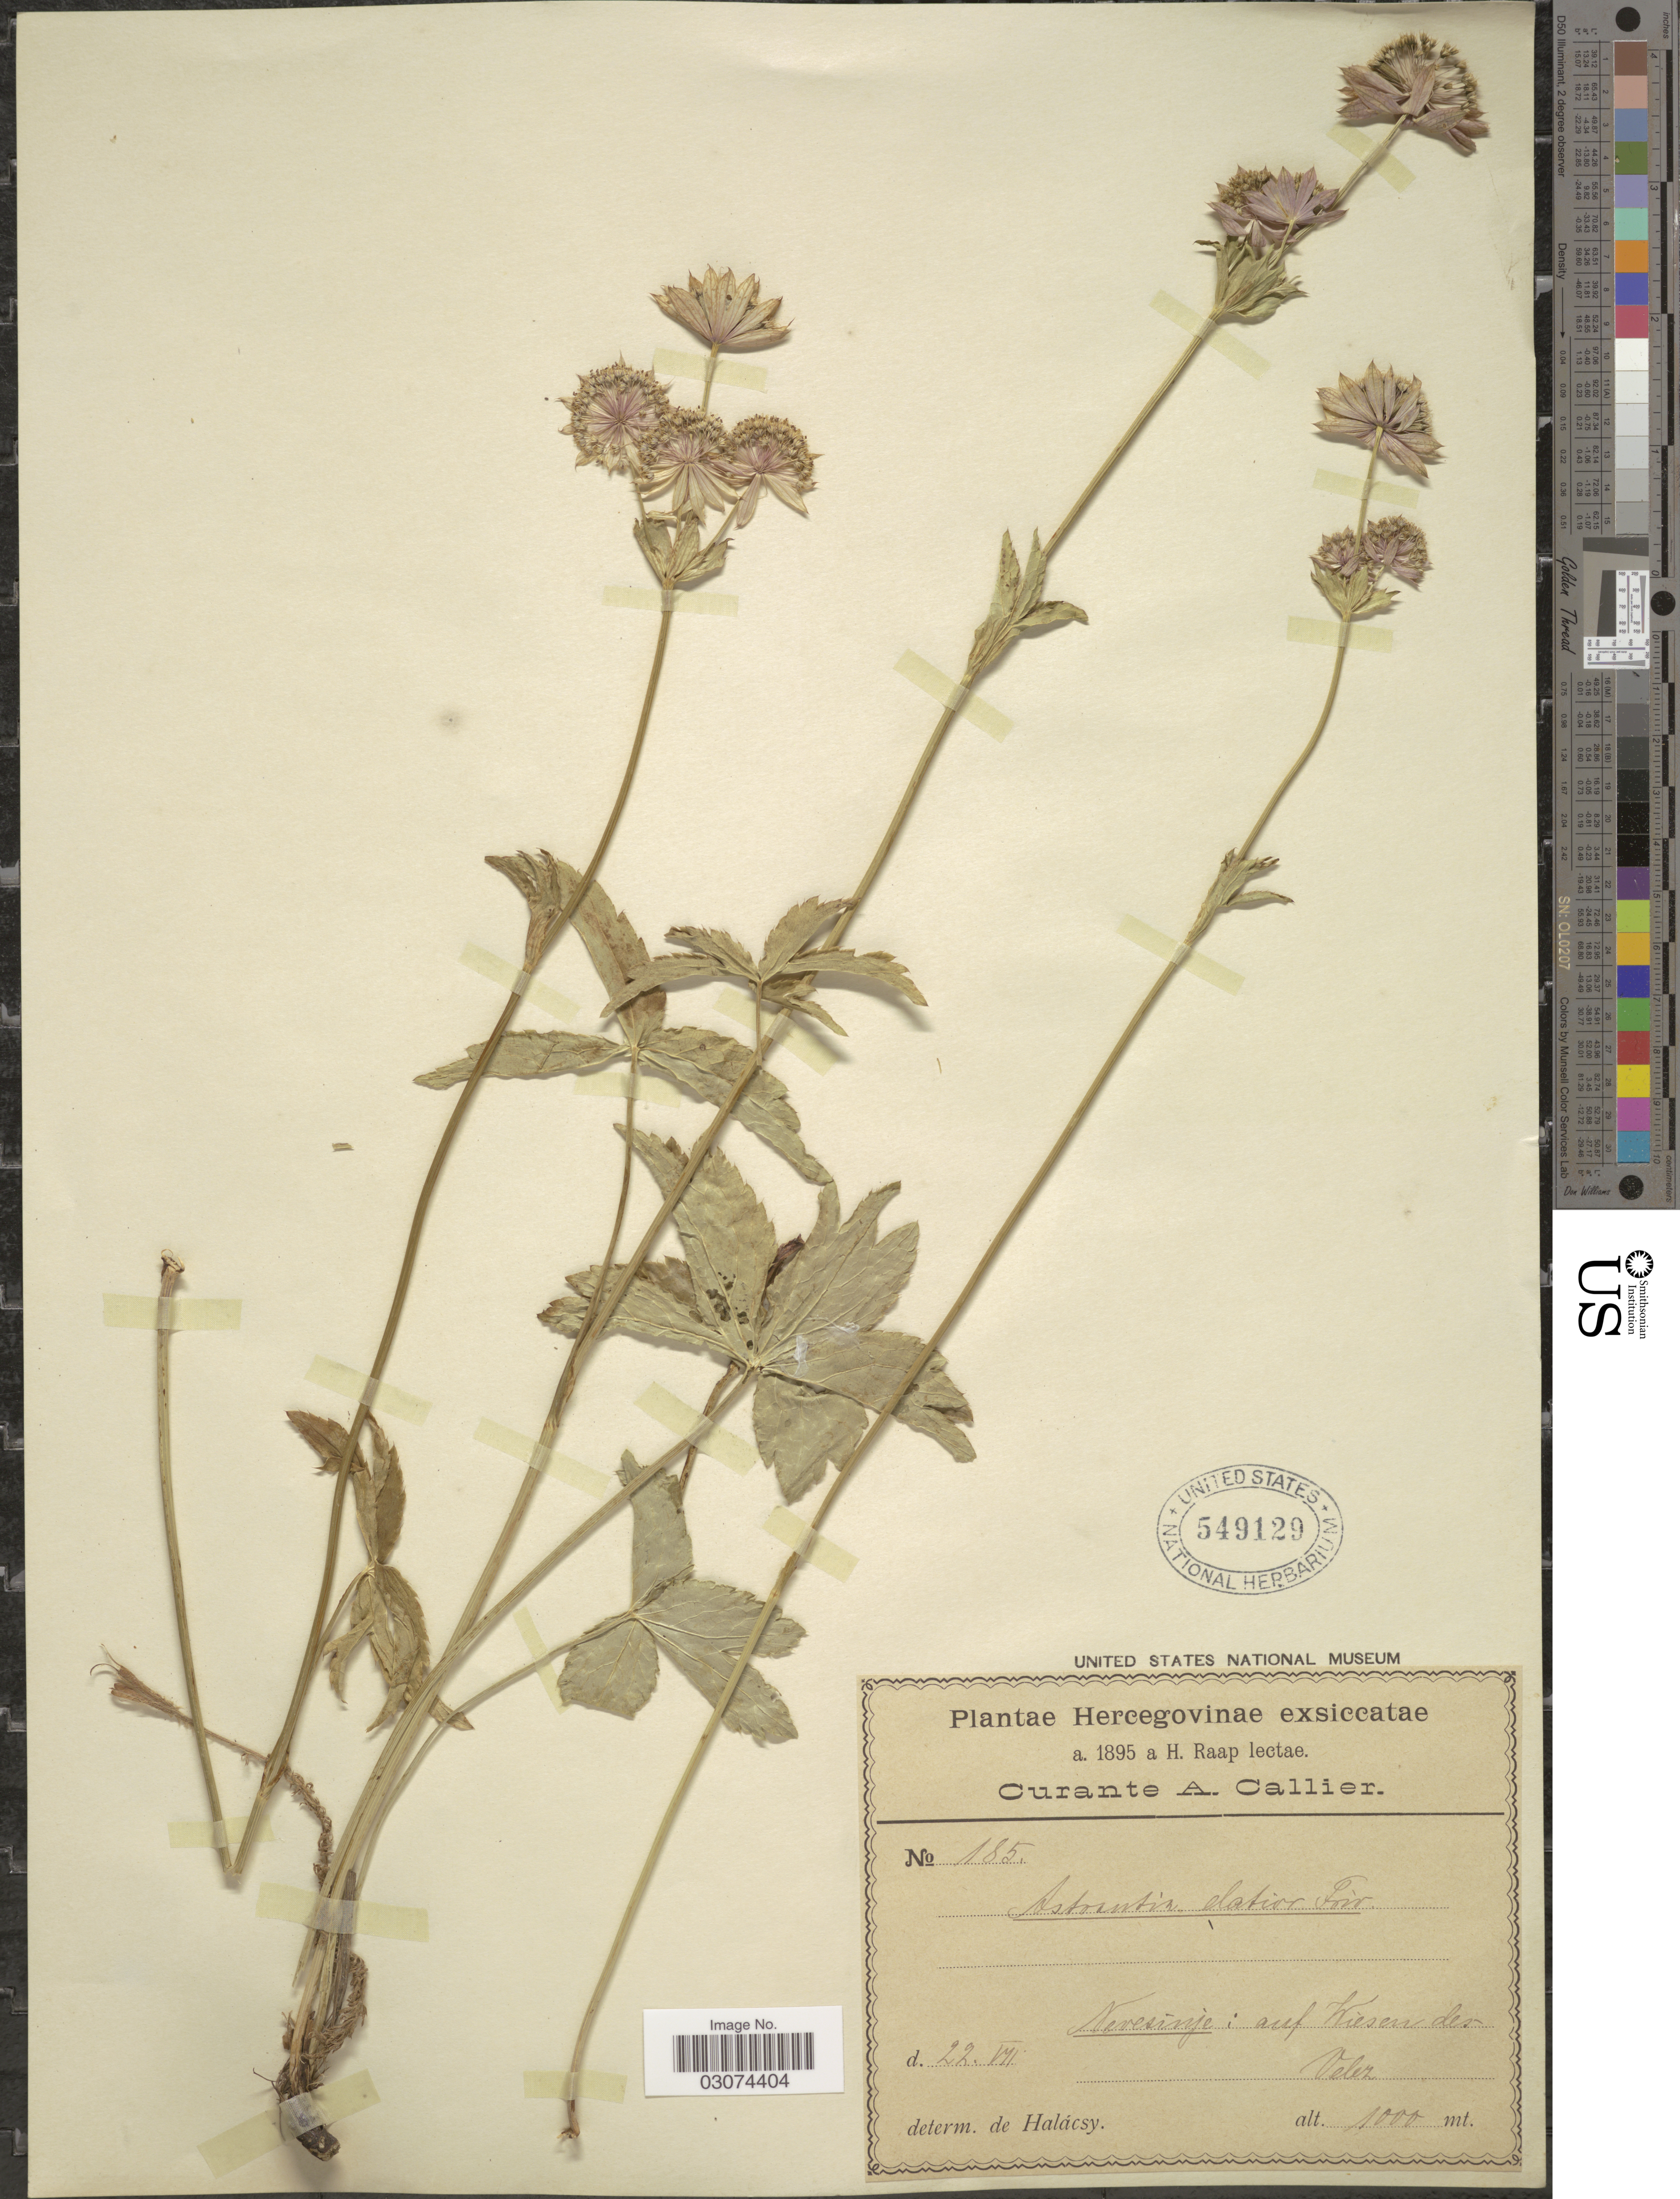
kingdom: Plantae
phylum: Tracheophyta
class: Magnoliopsida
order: Apiales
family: Apiaceae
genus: Astrantia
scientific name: Astrantia elatior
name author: Friv.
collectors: H. Raap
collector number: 185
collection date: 1895-07-22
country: Bosnia and Herzegovina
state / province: Srpska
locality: Hercegovinae. Nevesinje: auf Wiesen der Velez.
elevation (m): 1000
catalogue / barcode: US 549129